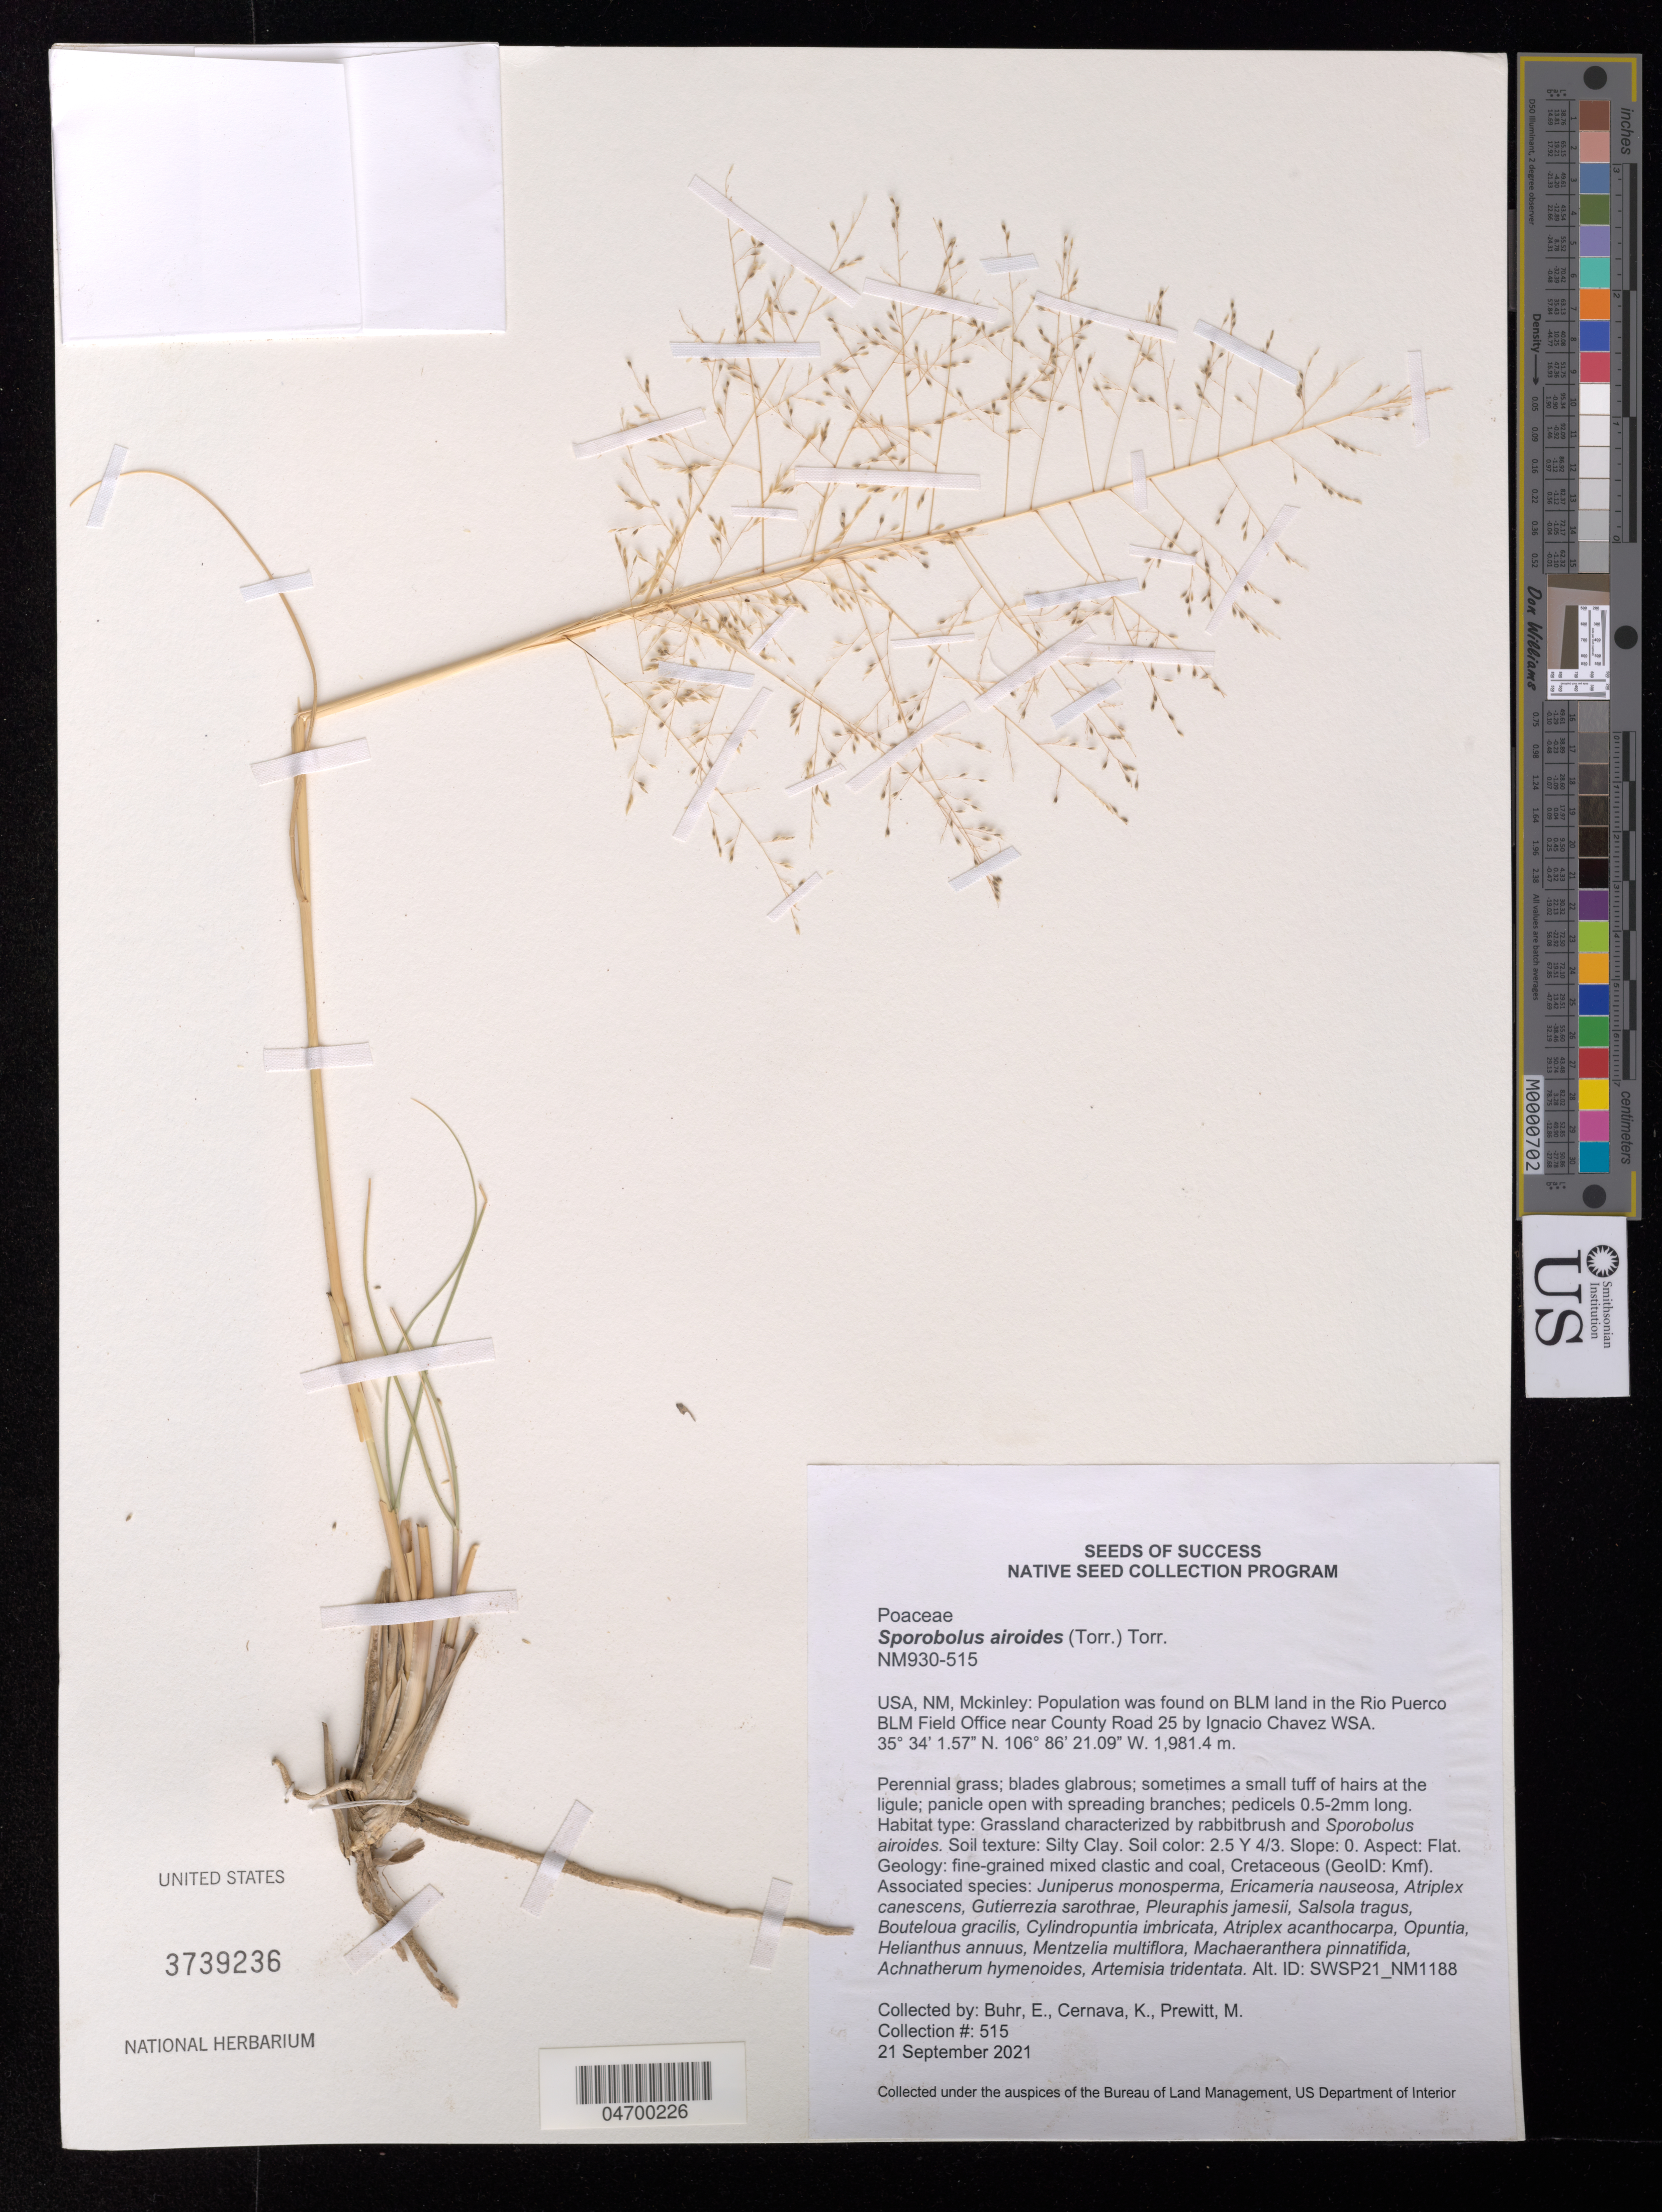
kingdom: Plantae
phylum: Tracheophyta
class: Liliopsida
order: Poales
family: Poaceae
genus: Sporobolus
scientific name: Sporobolus airoides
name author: (Torr.) Torr.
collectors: E. Buhr, C. Silliman & D. Sauve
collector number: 515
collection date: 2021-09-21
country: United States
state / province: New Mexico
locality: NM, Mckinley: Population was found on BLM land in the Rio Puerco BLM Field Office near County Road 25 by Ignacio Chavez WSA.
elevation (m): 1981.4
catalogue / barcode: US 3739236